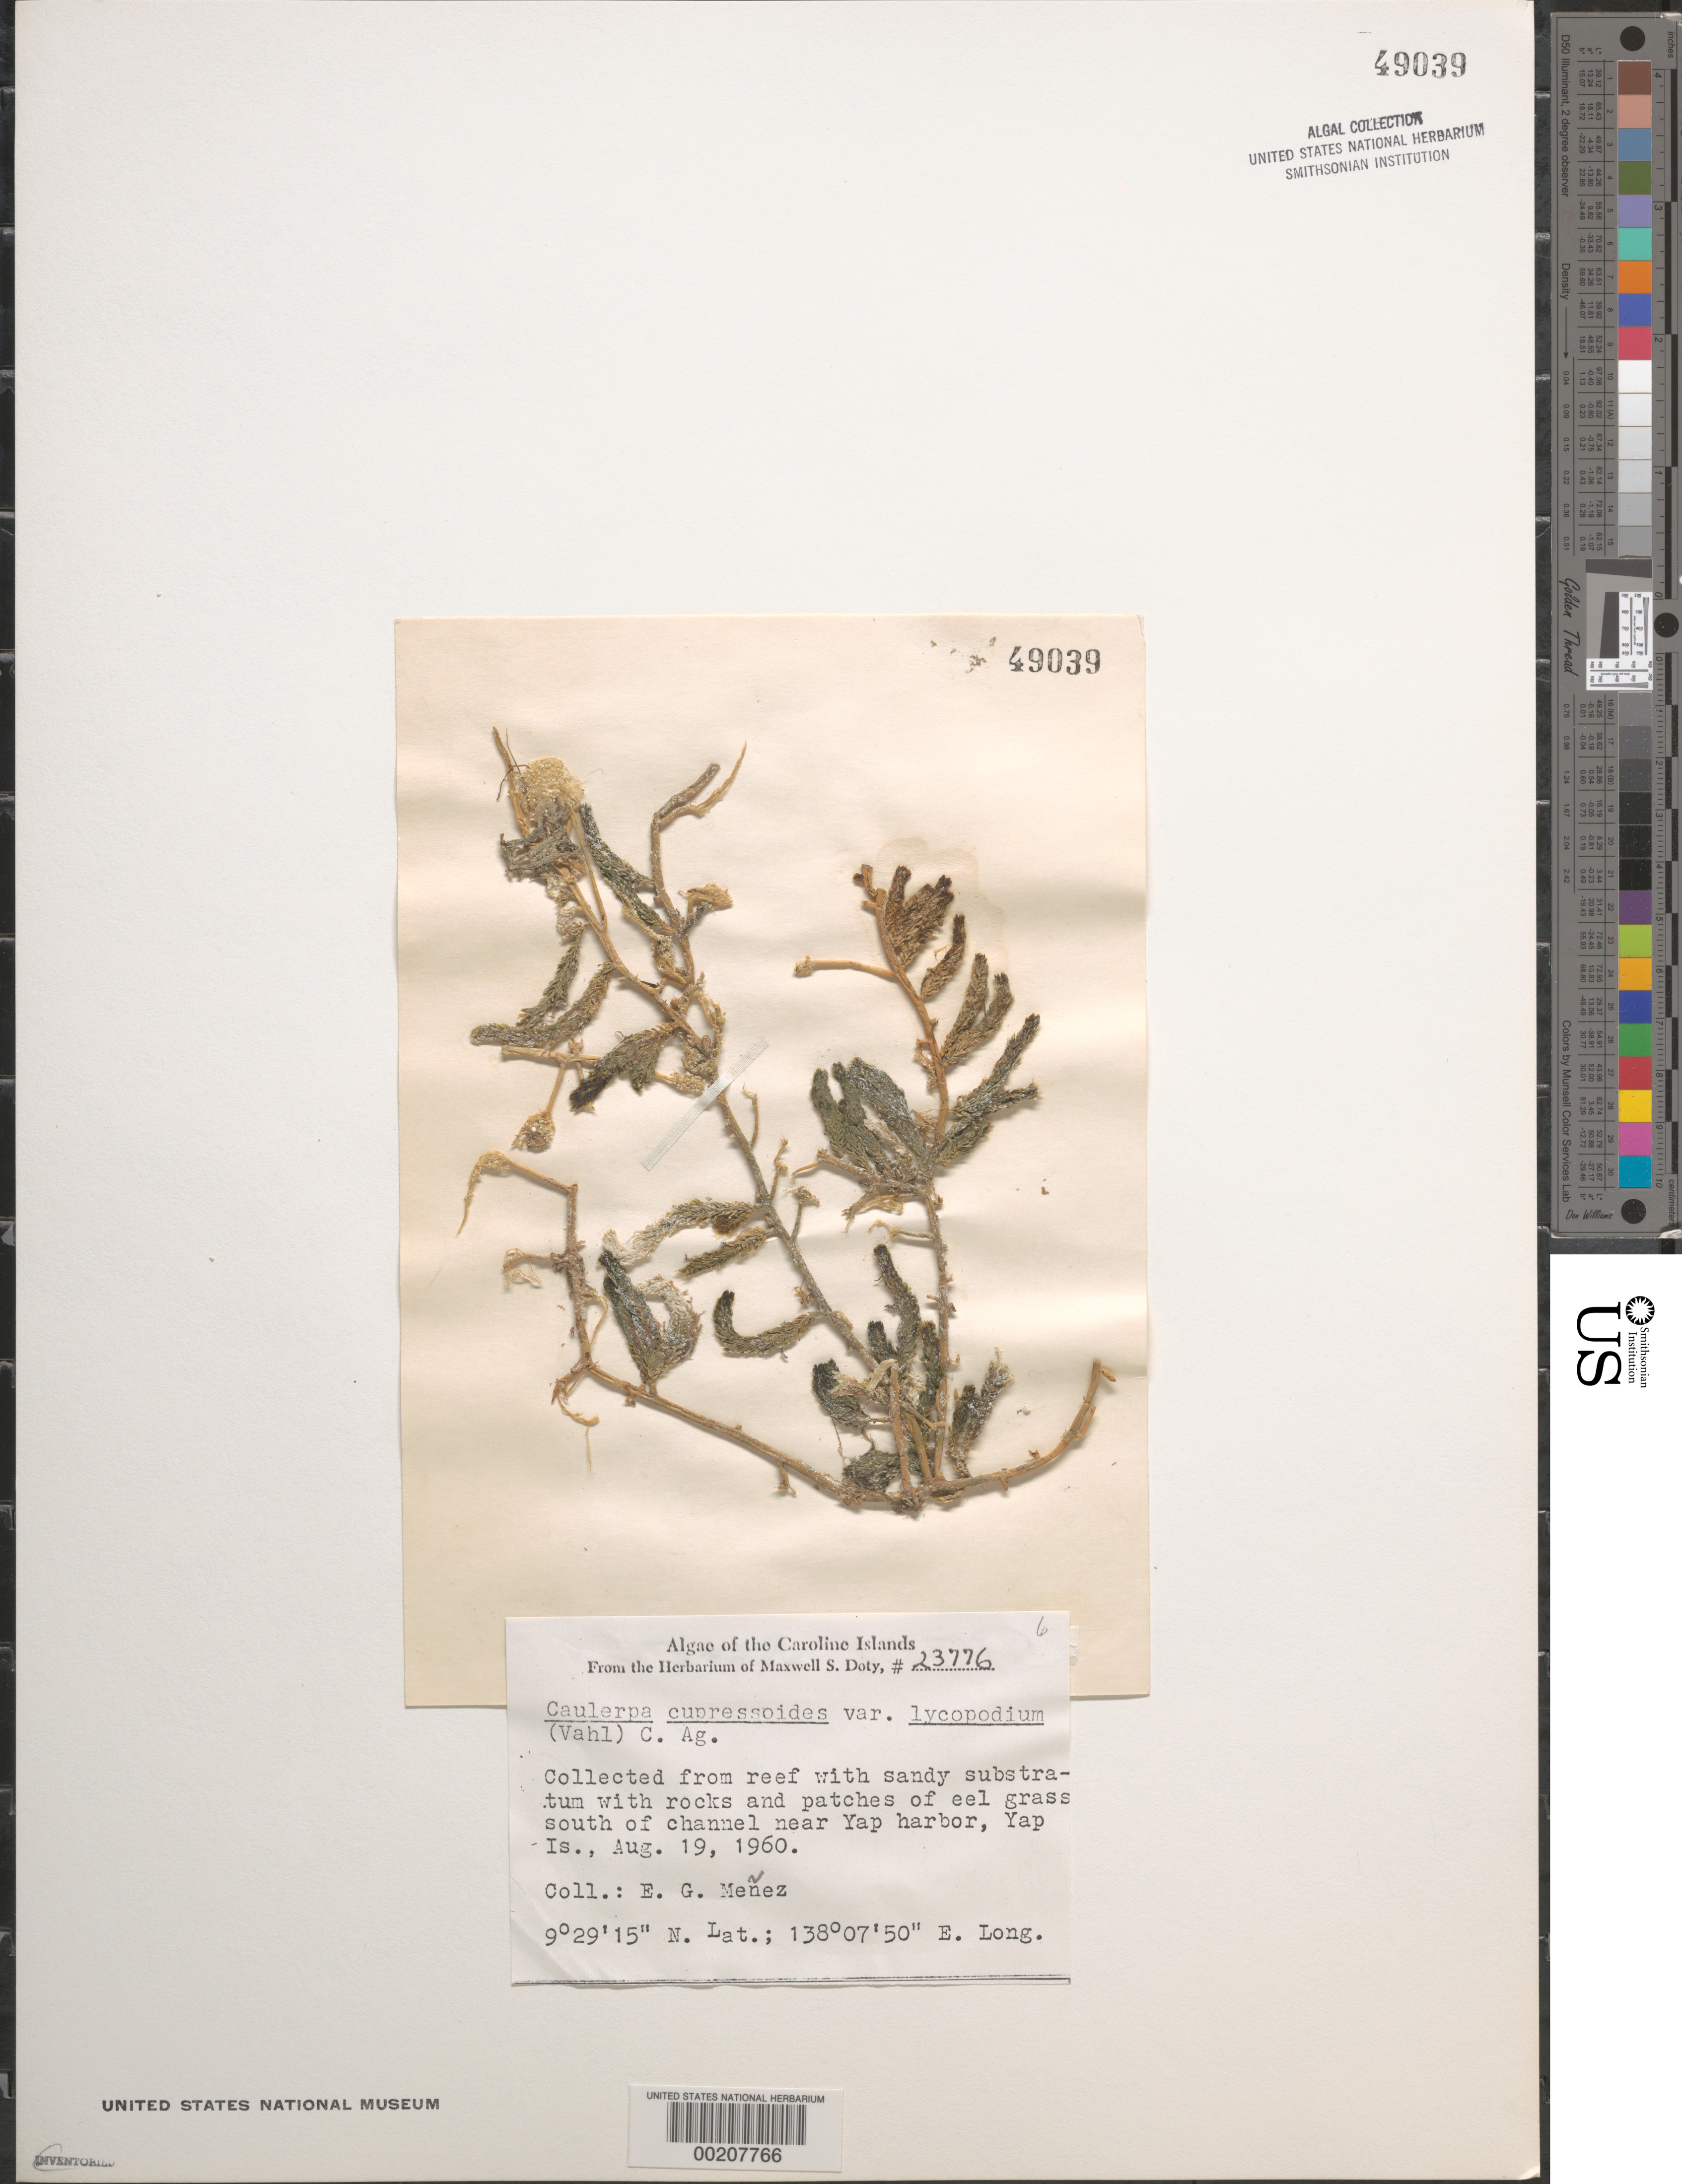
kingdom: Plantae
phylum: Chlorophyta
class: Ulvophyceae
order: Bryopsidales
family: Caulerpaceae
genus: Caulerpa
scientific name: Caulerpa cupressoides var. lycopodium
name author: Weber Bosse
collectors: Meñez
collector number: MSD 23776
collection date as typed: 19 Aug 1960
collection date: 1960-08-19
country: Micronesia, Federated States of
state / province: Yap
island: Yap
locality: Yap Harbor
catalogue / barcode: US 49039